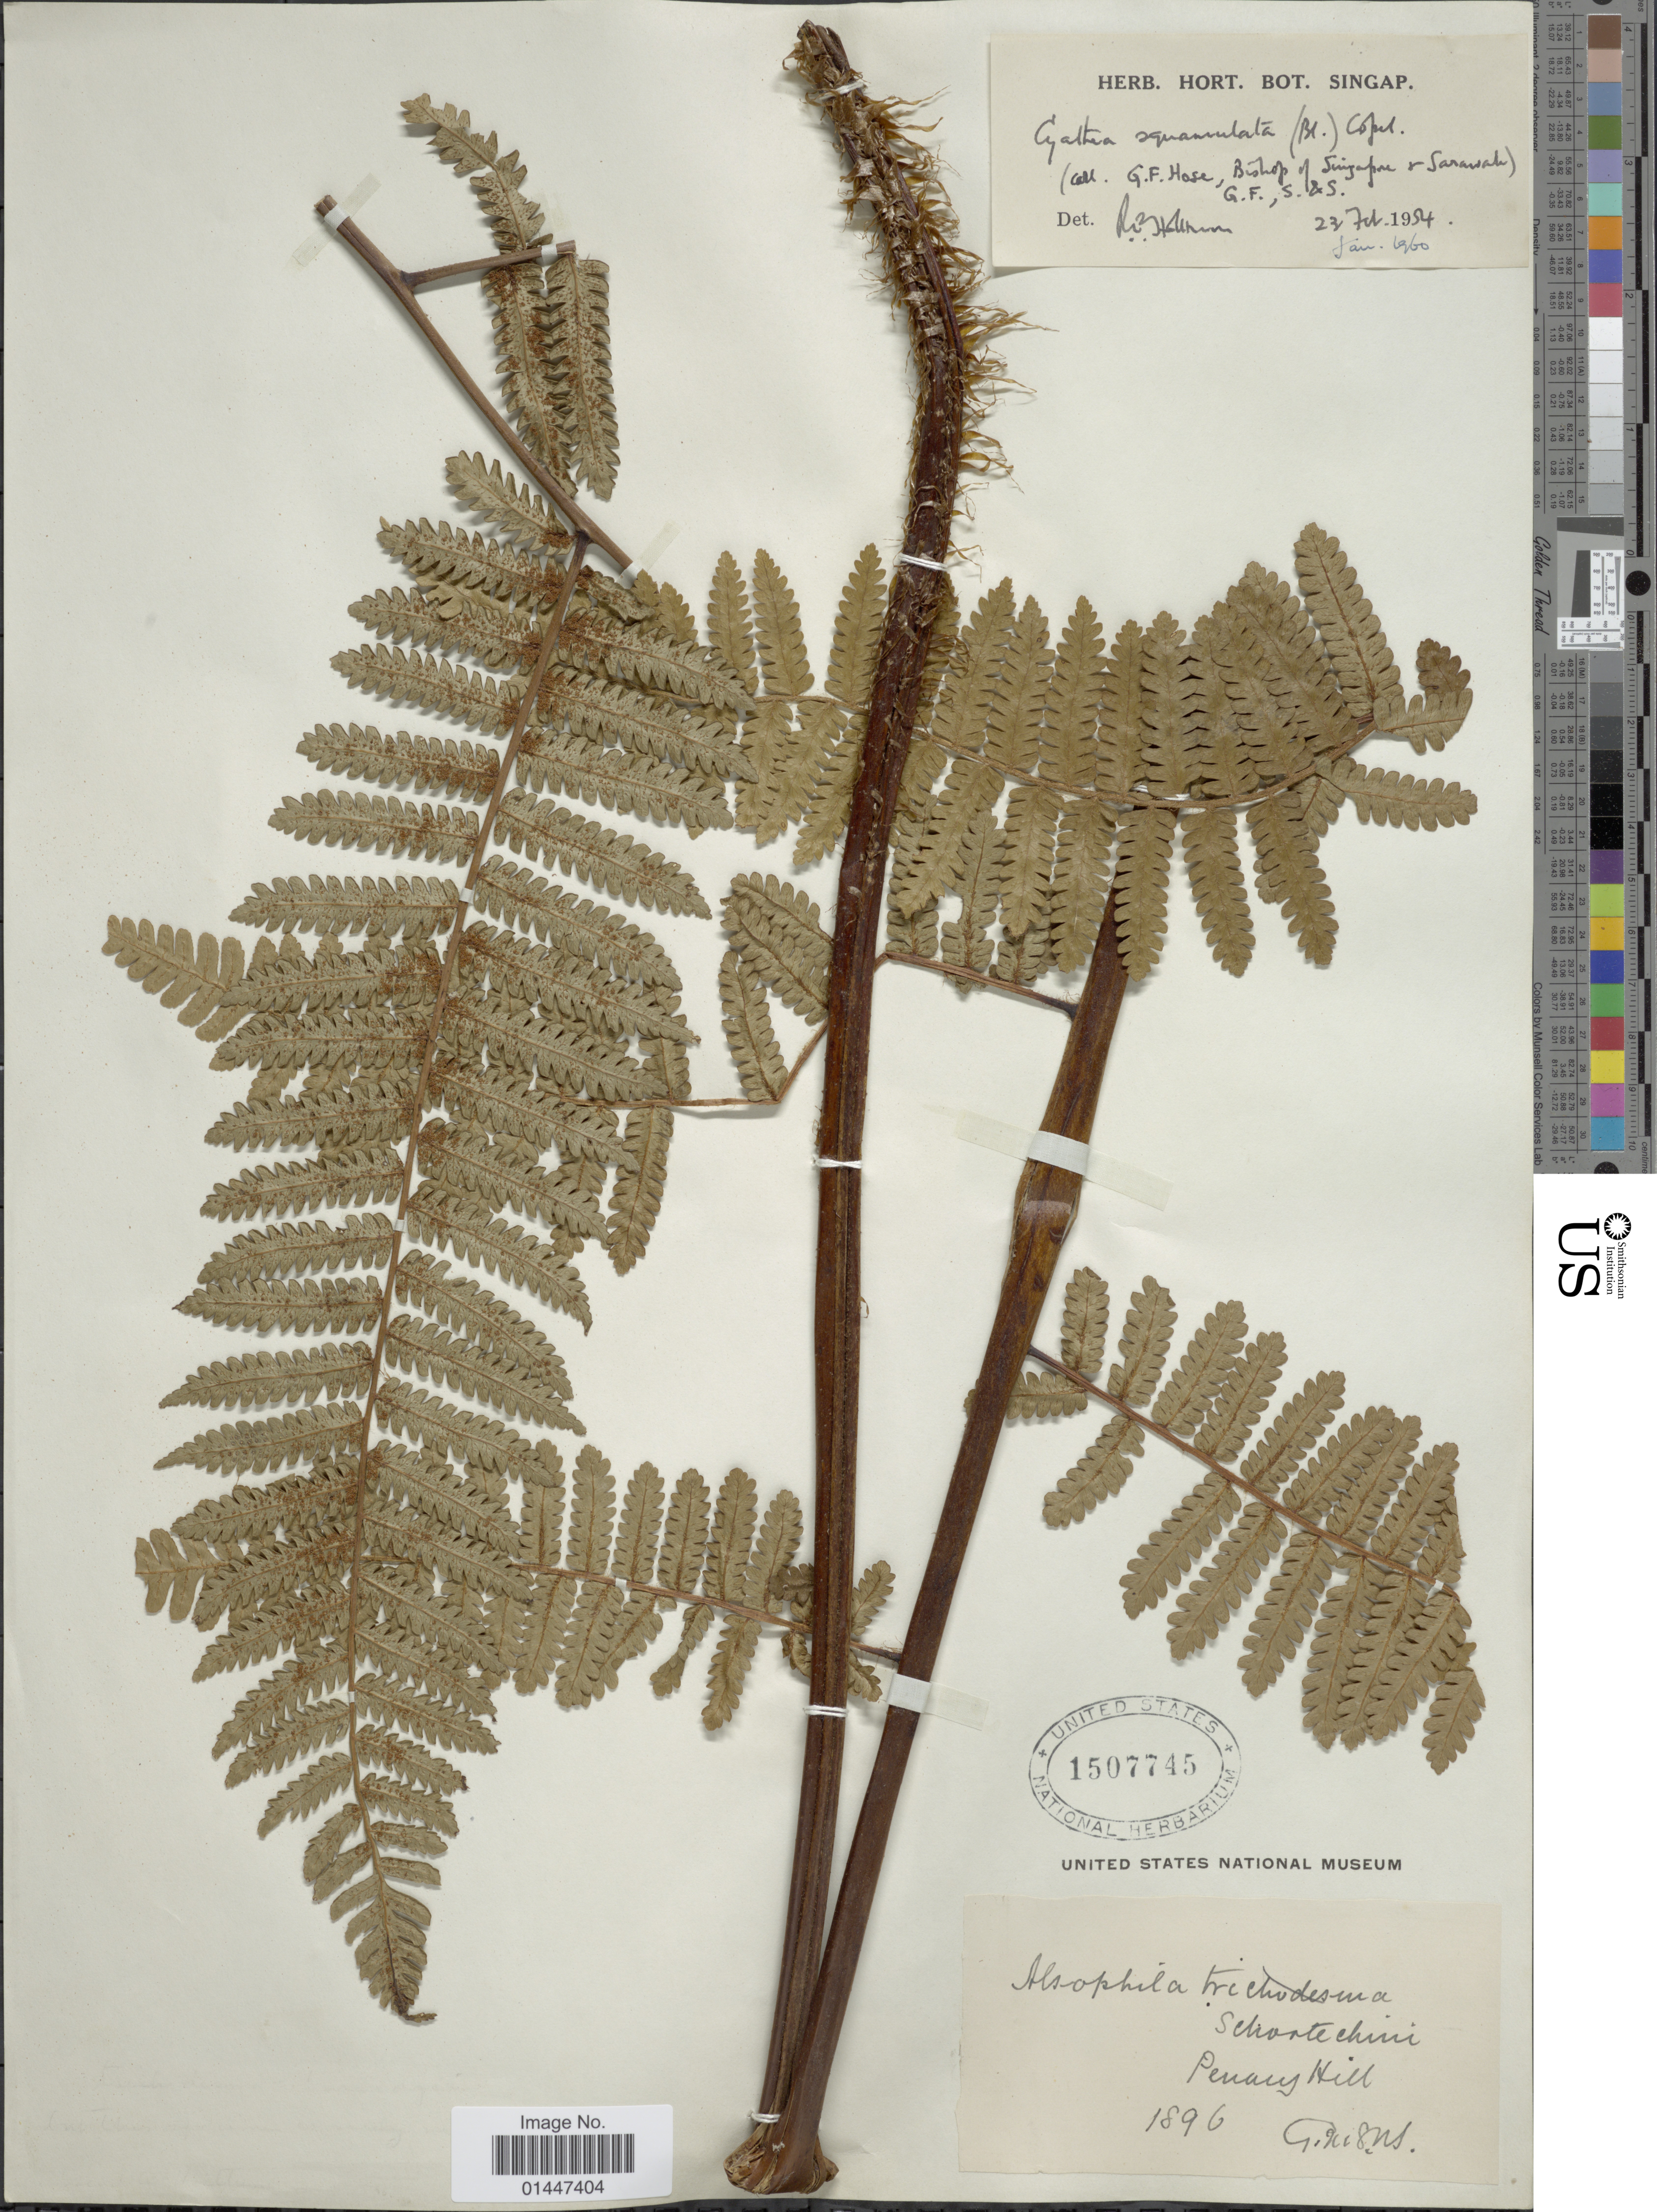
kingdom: Plantae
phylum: Tracheophyta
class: Polypodiopsida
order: Cyatheales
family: Cyatheaceae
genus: Sphaeropteris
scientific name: Sphaeropteris squamulata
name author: (Blume) R.M. Tryon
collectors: G. Hose, Bishop of Singapore & Sarawak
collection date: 1896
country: Malaysia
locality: Penang Hill.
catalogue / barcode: US 1507745